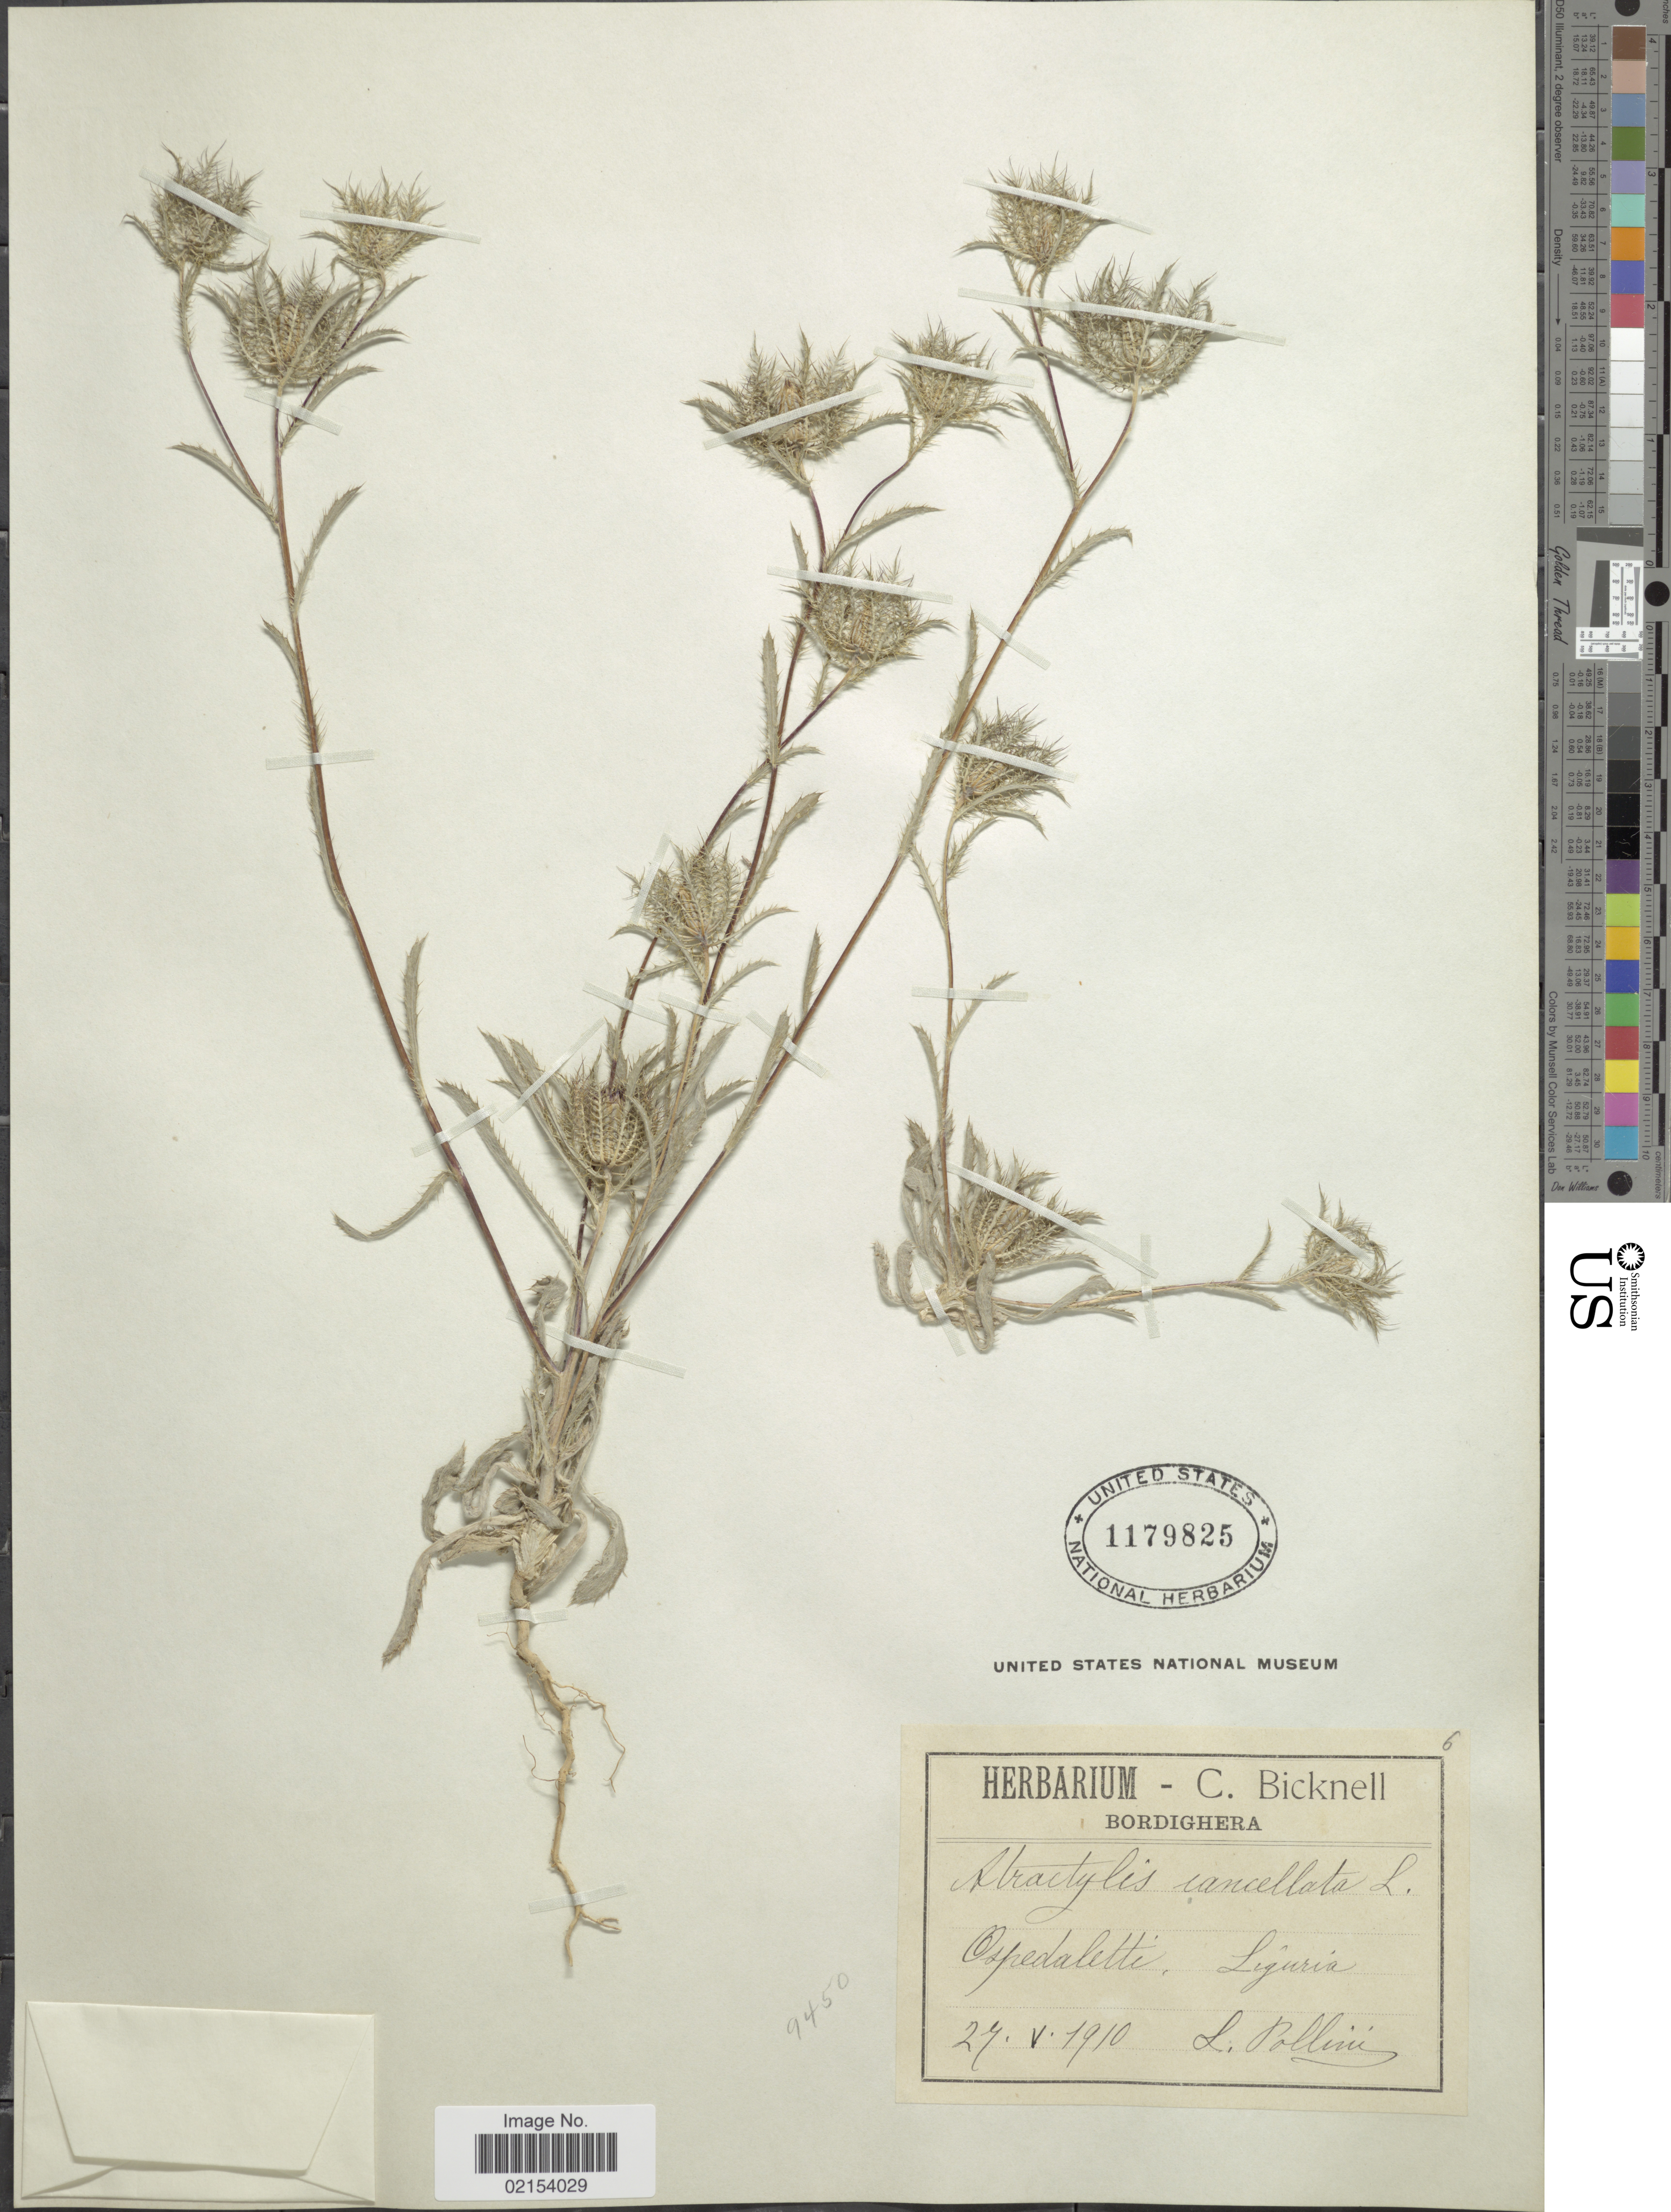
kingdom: Plantae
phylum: Tracheophyta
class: Magnoliopsida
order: Asterales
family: Asteraceae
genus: Atractylis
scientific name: Atractylis cancellata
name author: L.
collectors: L. Pollini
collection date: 1910-05-27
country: Italy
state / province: Liguria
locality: Ospedaletti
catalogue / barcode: US 1179825